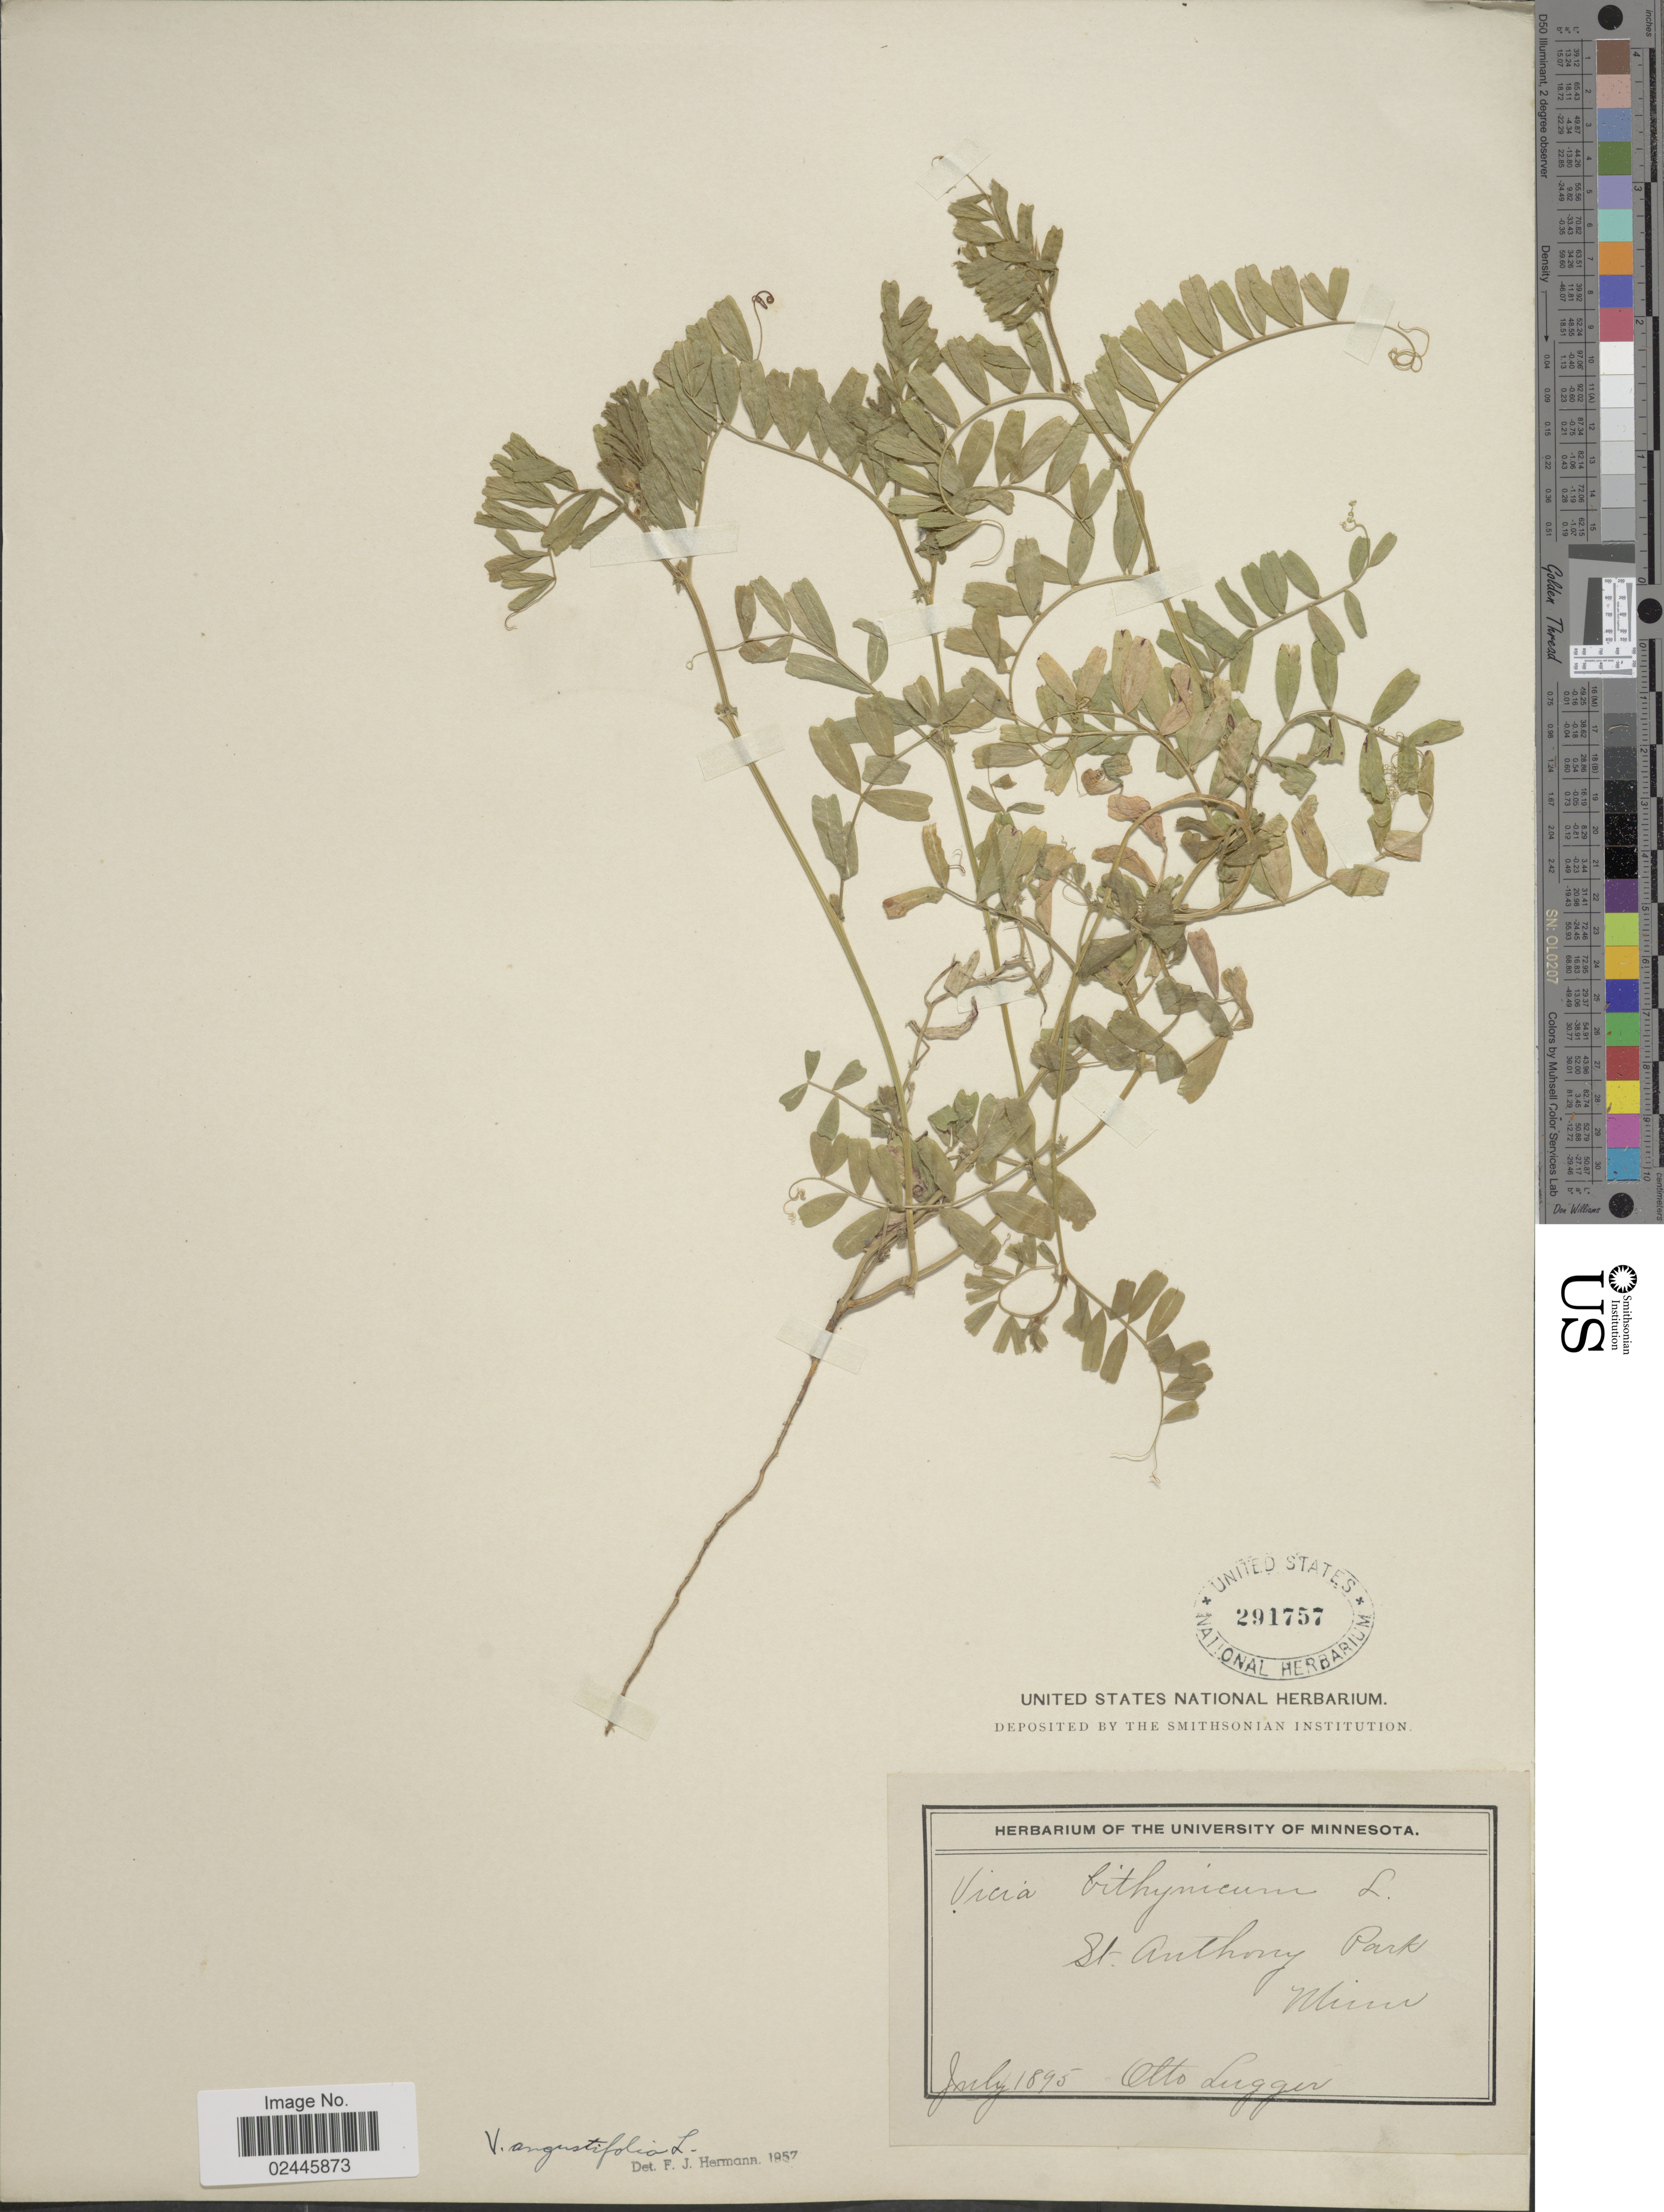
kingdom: Plantae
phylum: Tracheophyta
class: Magnoliopsida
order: Fabales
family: Fabaceae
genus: Vicia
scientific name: Vicia angustifolia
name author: L.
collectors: O. Lugger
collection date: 1895-07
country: United States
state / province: Minnesota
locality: St, Anthony Park.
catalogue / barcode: US 291757